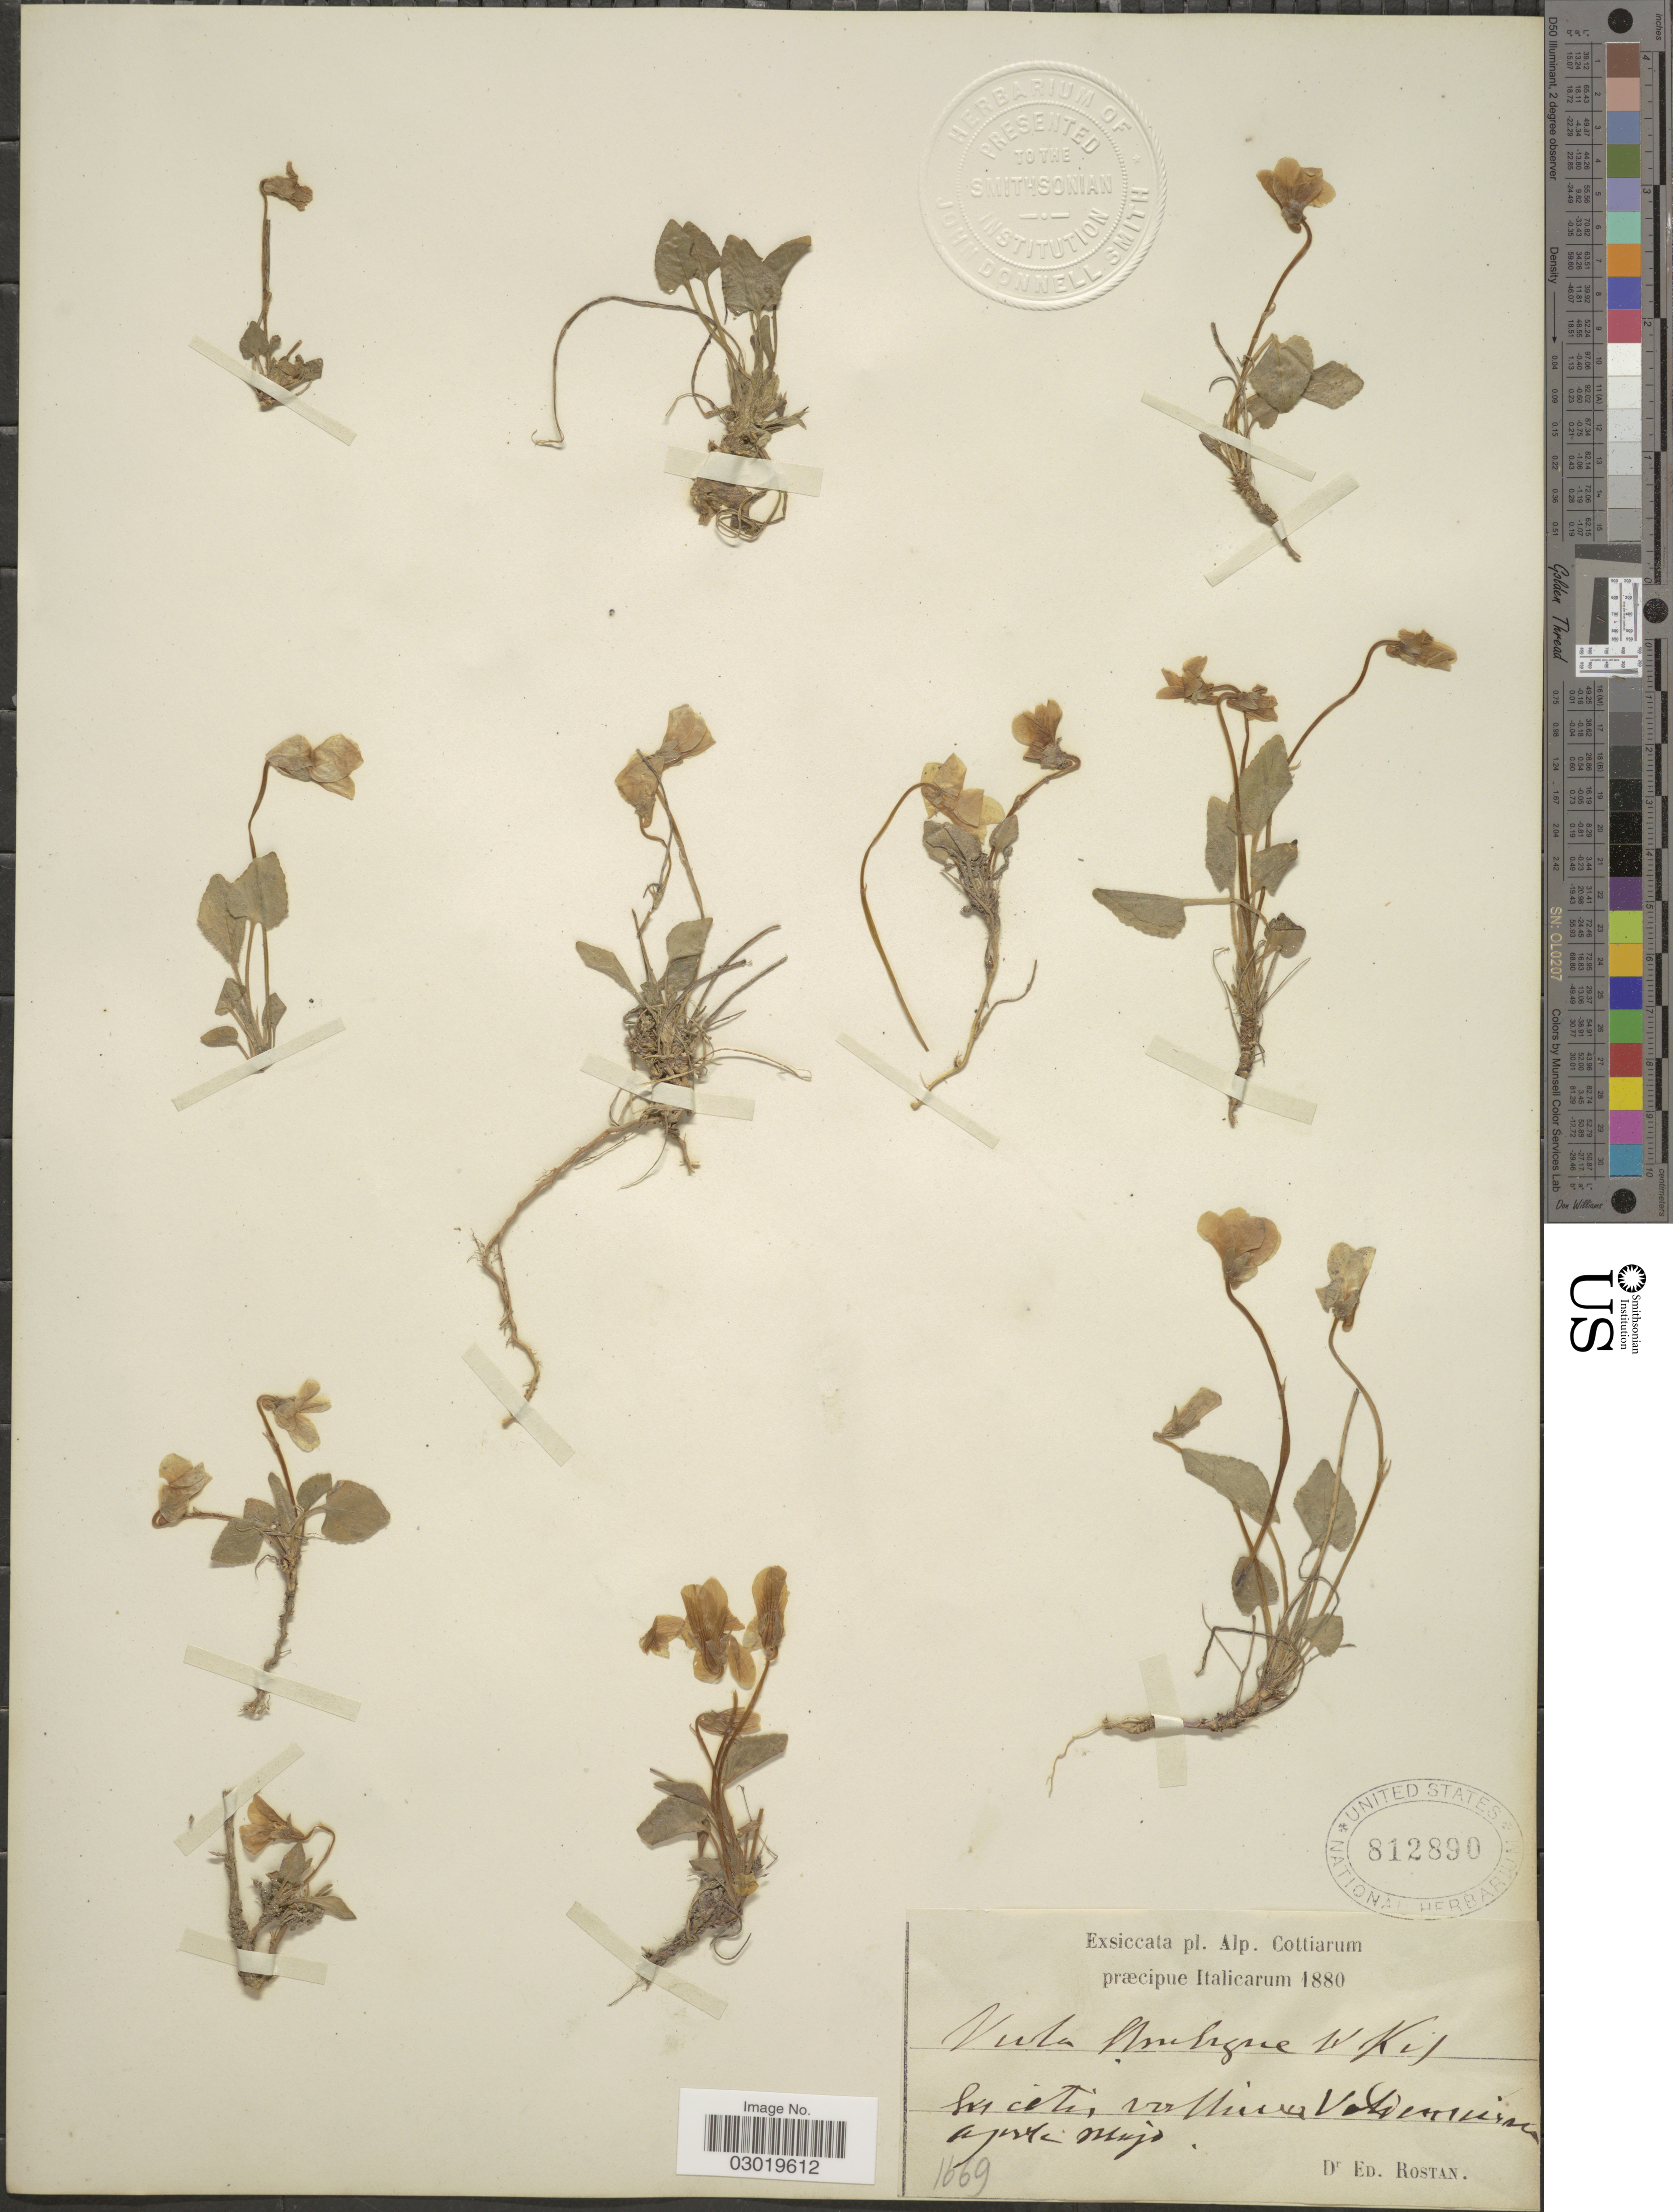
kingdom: Plantae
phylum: Tracheophyta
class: Magnoliopsida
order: Malpighiales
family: Violaceae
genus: Viola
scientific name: Viola sp.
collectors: E. Rostan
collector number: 1669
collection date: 1880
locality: Scicietis, vattiva Valderiva aparte mujo. [interpreted]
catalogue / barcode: US 812890